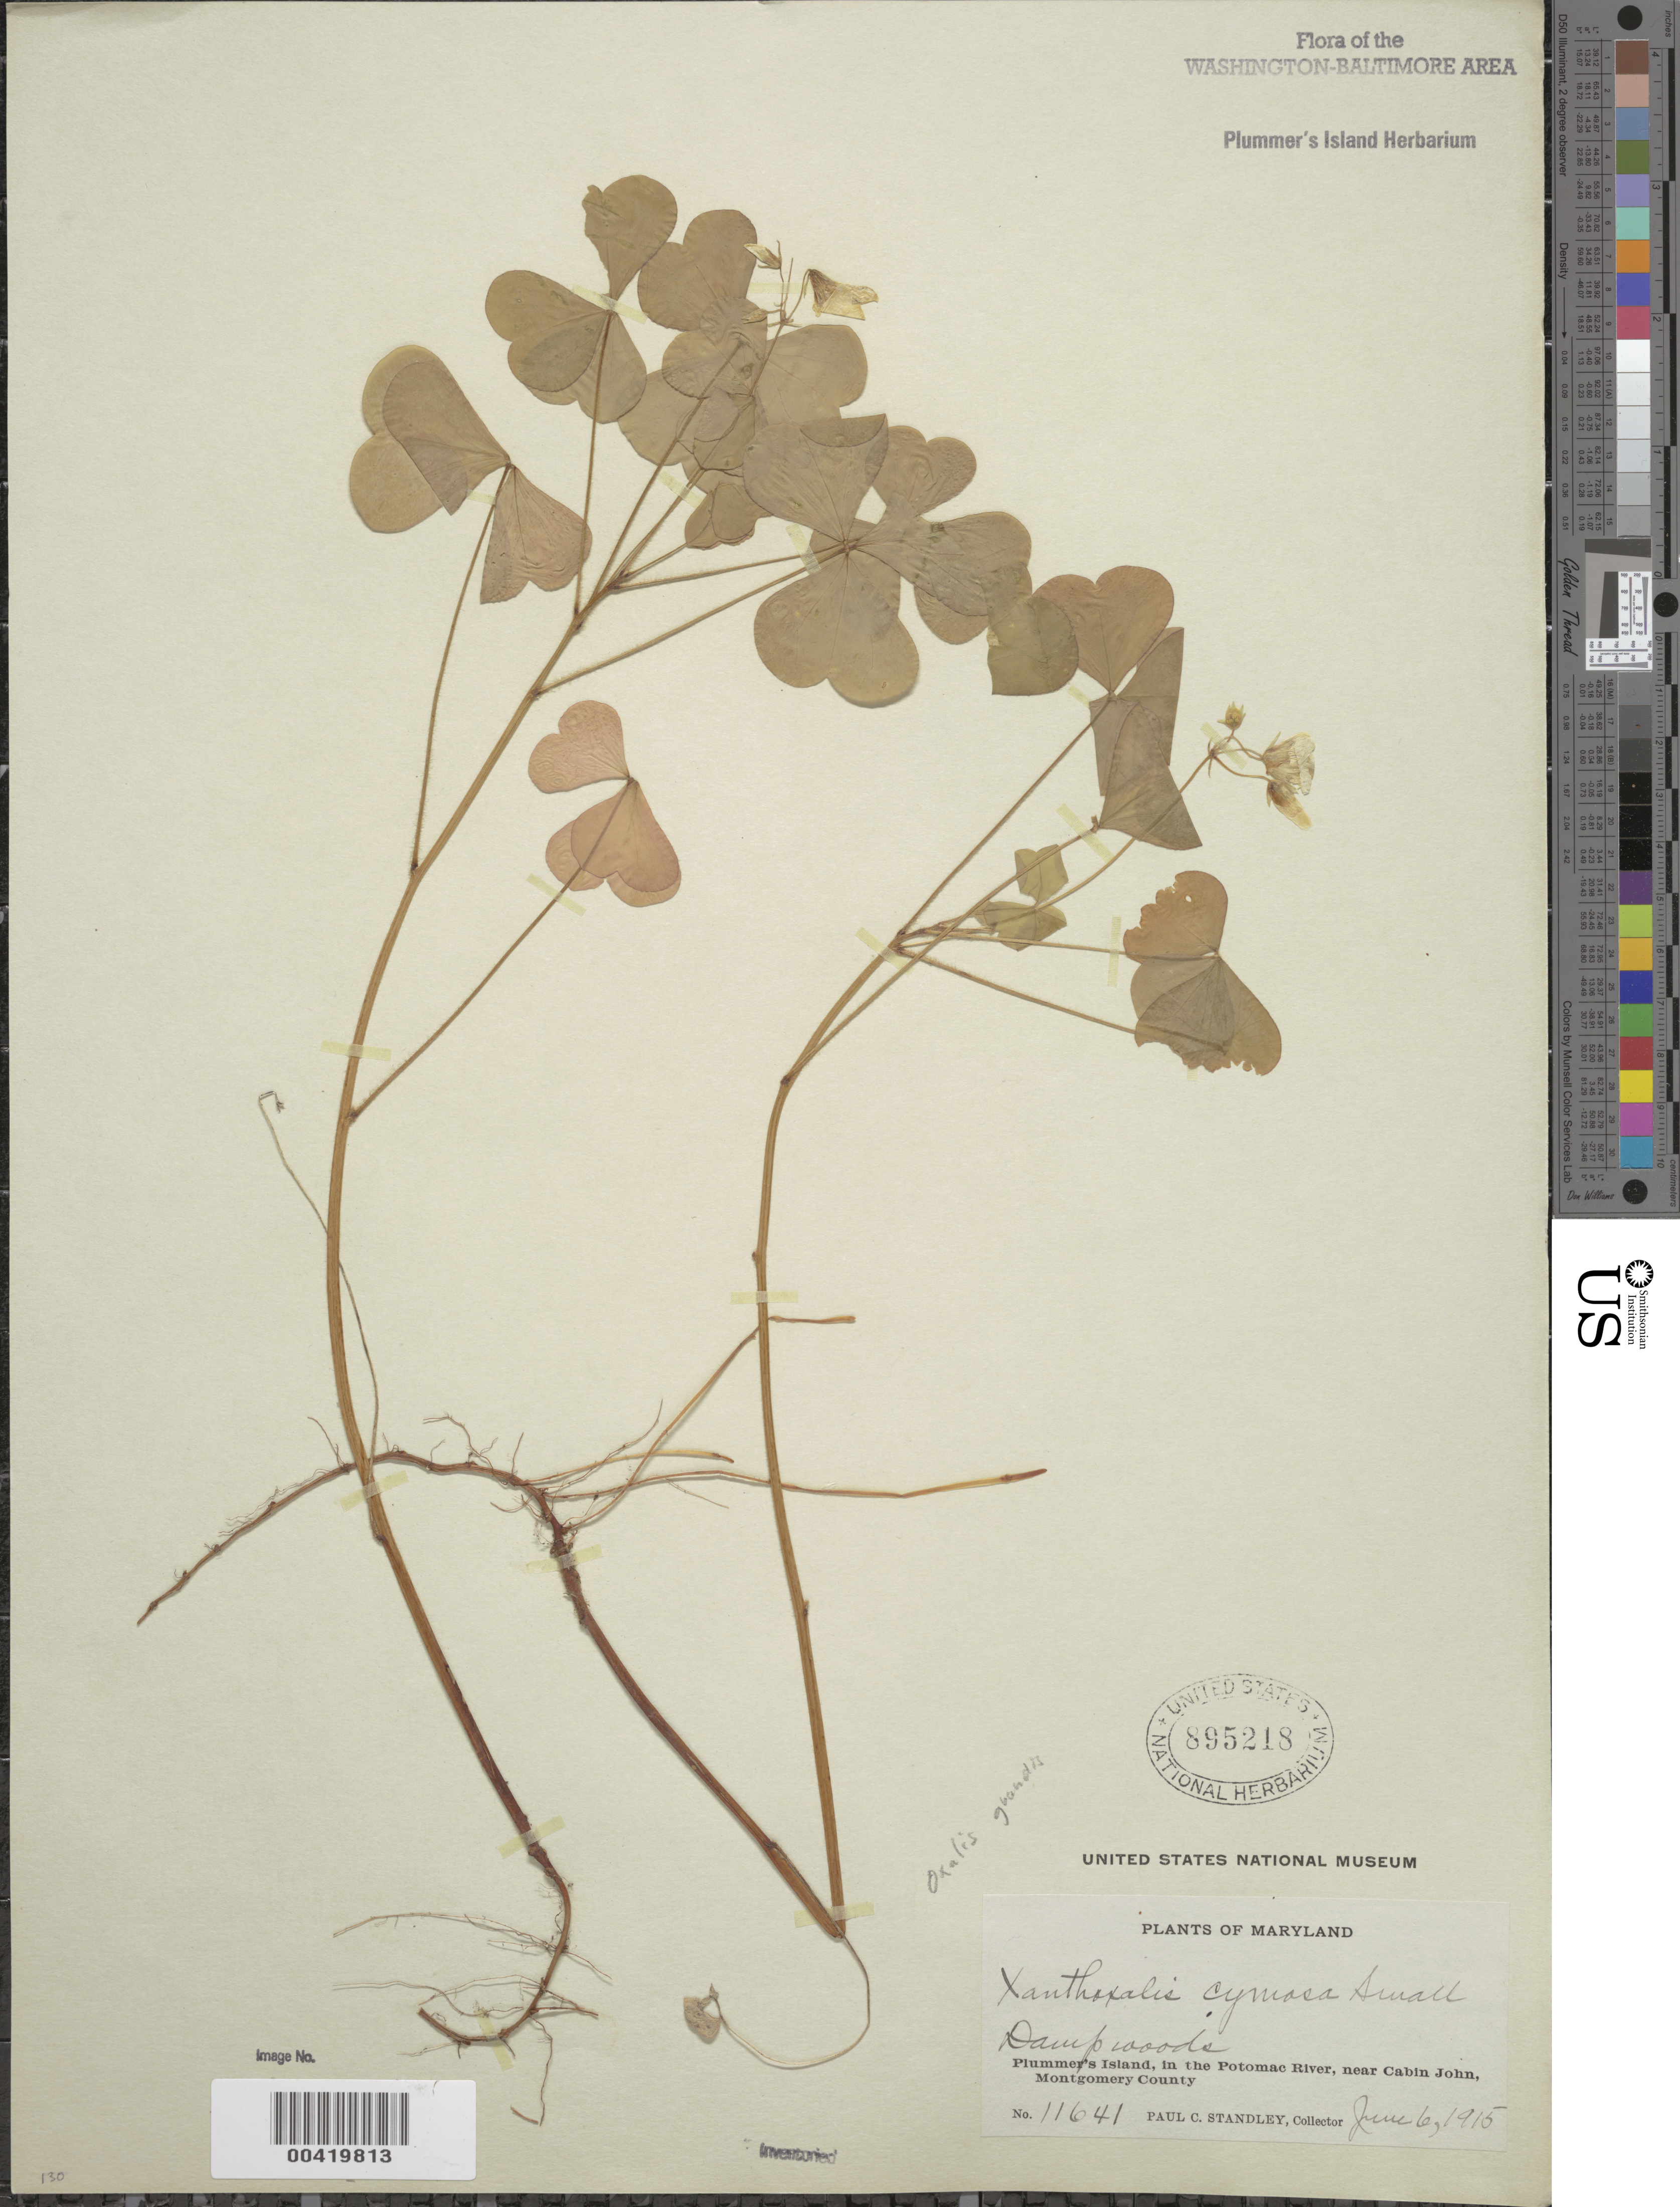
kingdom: Plantae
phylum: Tracheophyta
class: Magnoliopsida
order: Oxalidales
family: Oxalidaceae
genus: Oxalis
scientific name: Oxalis grandis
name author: Small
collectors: P. C. Standley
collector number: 11641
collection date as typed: Jun 1915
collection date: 1915-06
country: United States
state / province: Maryland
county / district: Montgomery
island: Plummers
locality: Plummer's Island C. & O. Canal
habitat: Damp woods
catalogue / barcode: US 895218